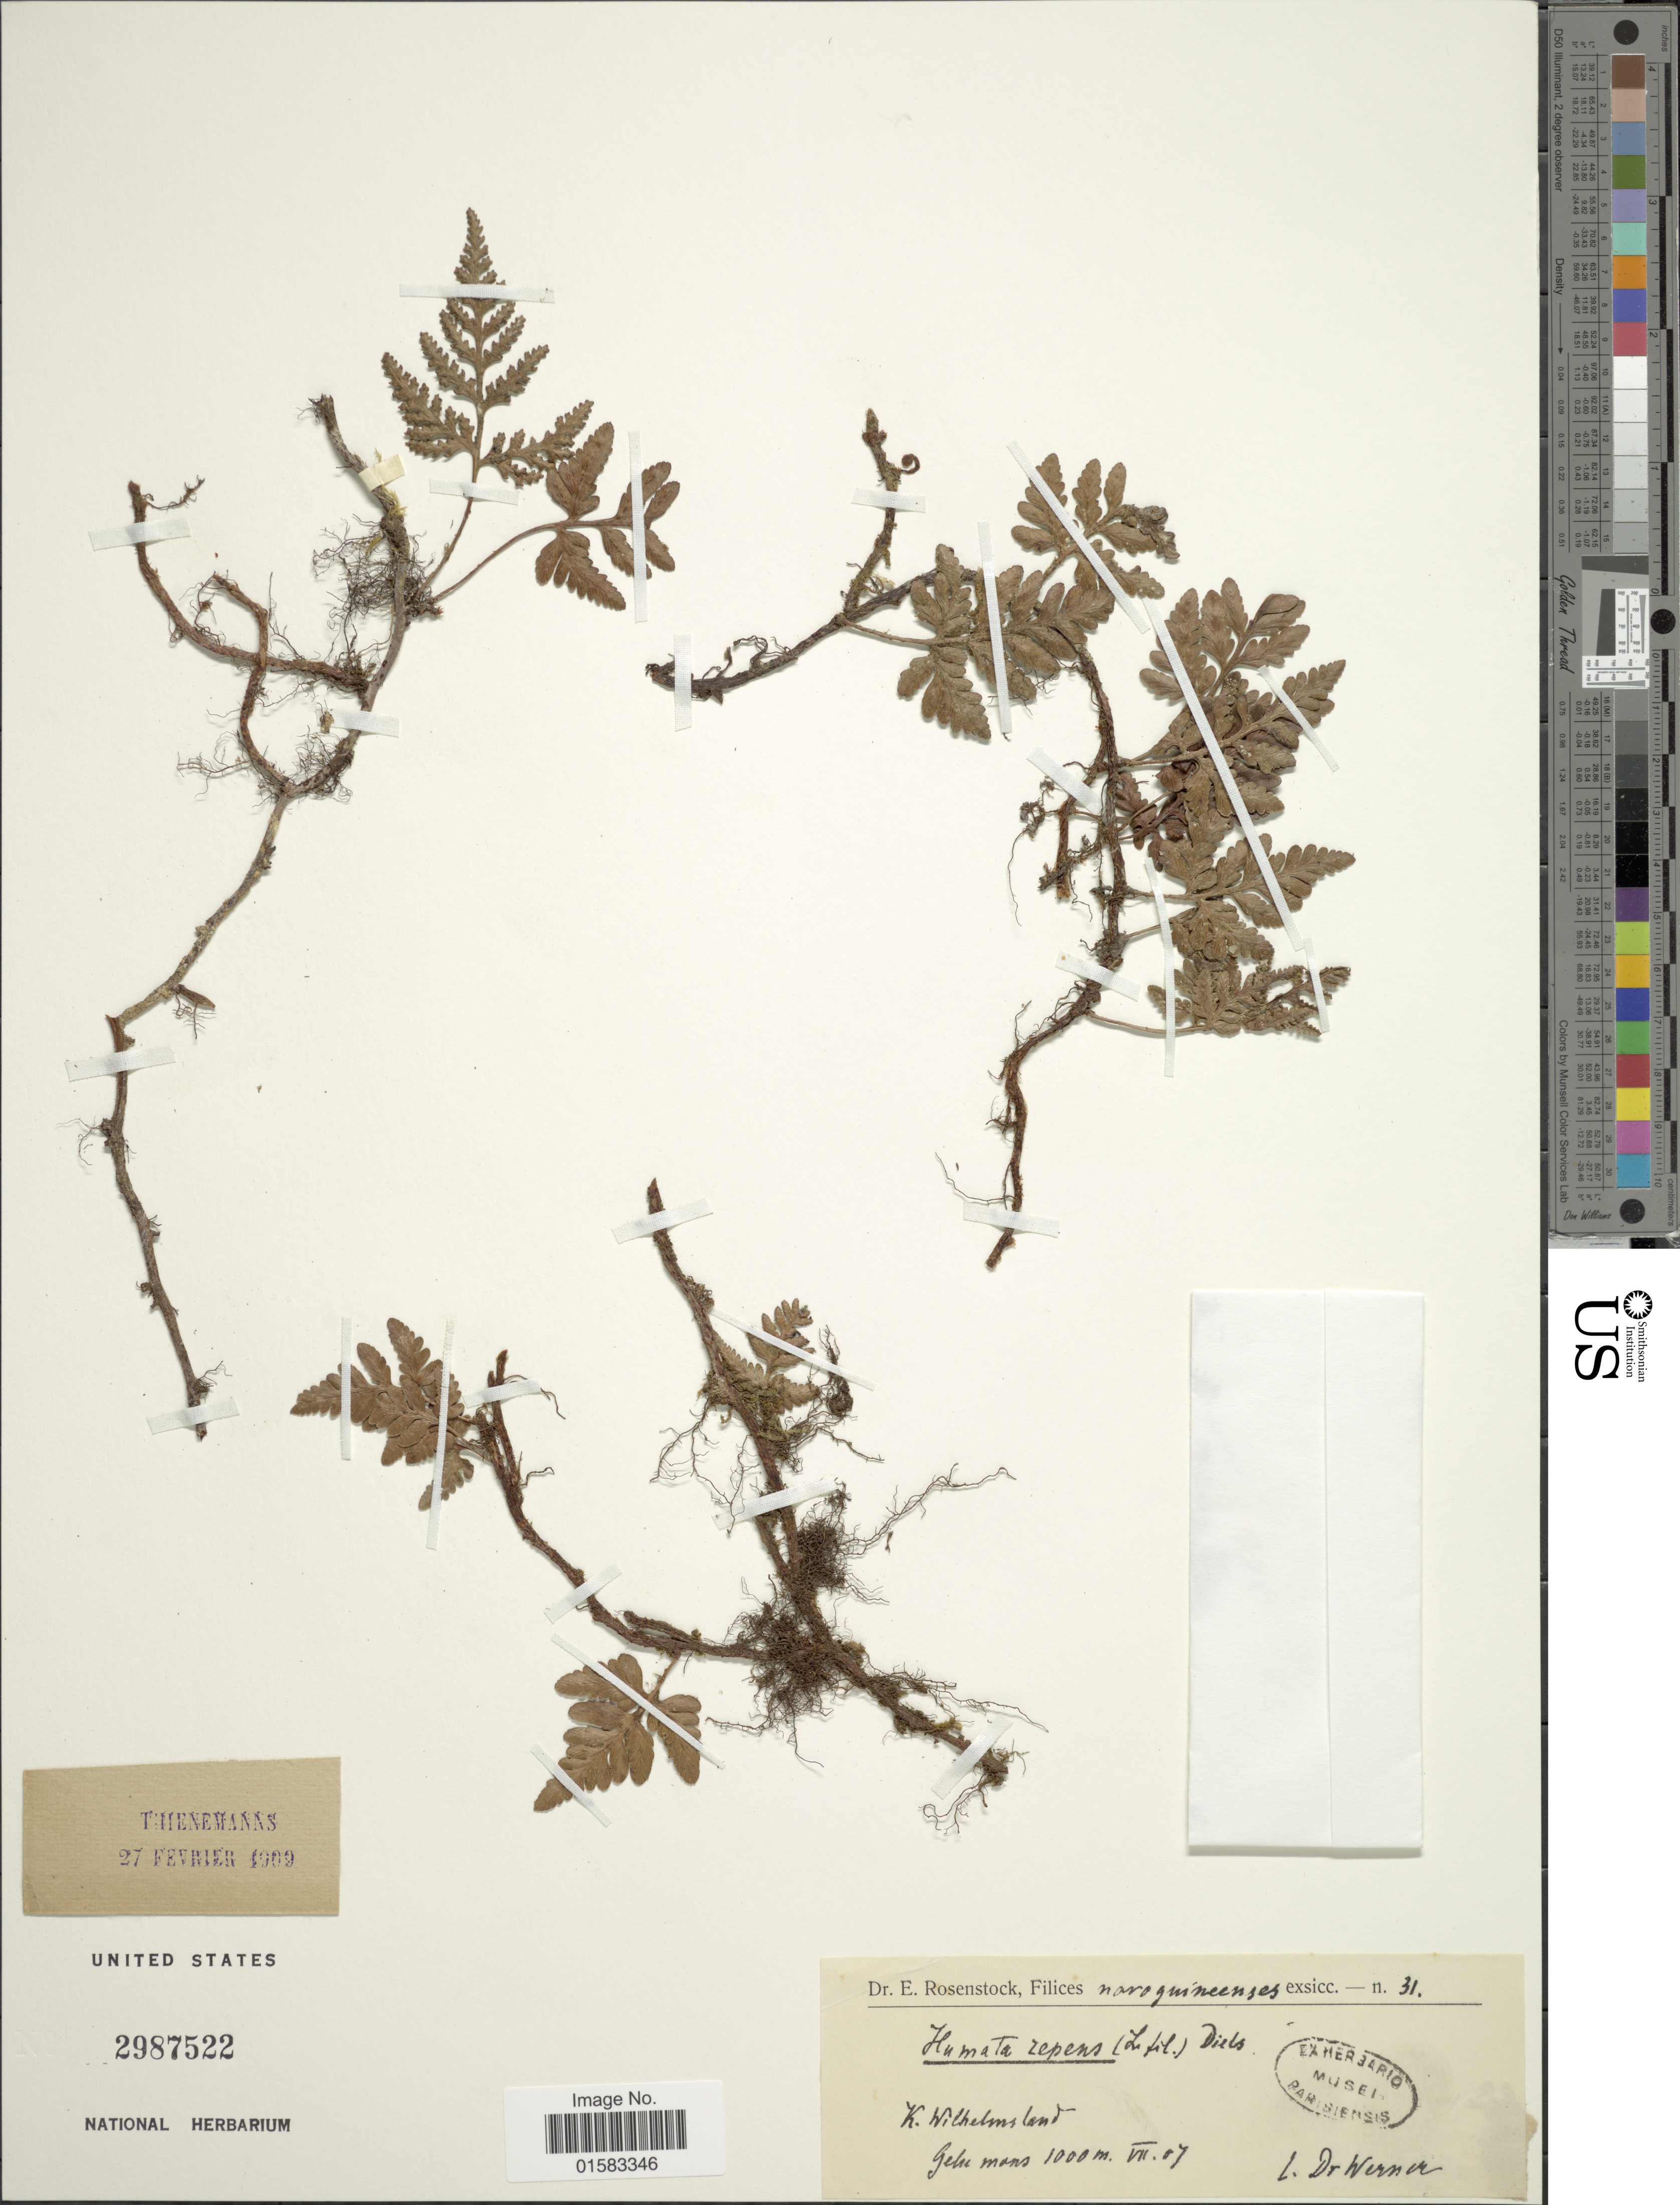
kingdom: Plantae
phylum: Tracheophyta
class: Polypodiopsida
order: Polypodiales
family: Davalliaceae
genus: Davallia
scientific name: Davallia repens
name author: (L. f.) Kuhn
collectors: -. Werner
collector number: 31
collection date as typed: Transcribed d/m/y: /7/7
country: Papua New Guinea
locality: New Guinea, K. Wilhemlsland, Gelu Mans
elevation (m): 1000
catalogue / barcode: US 2987522